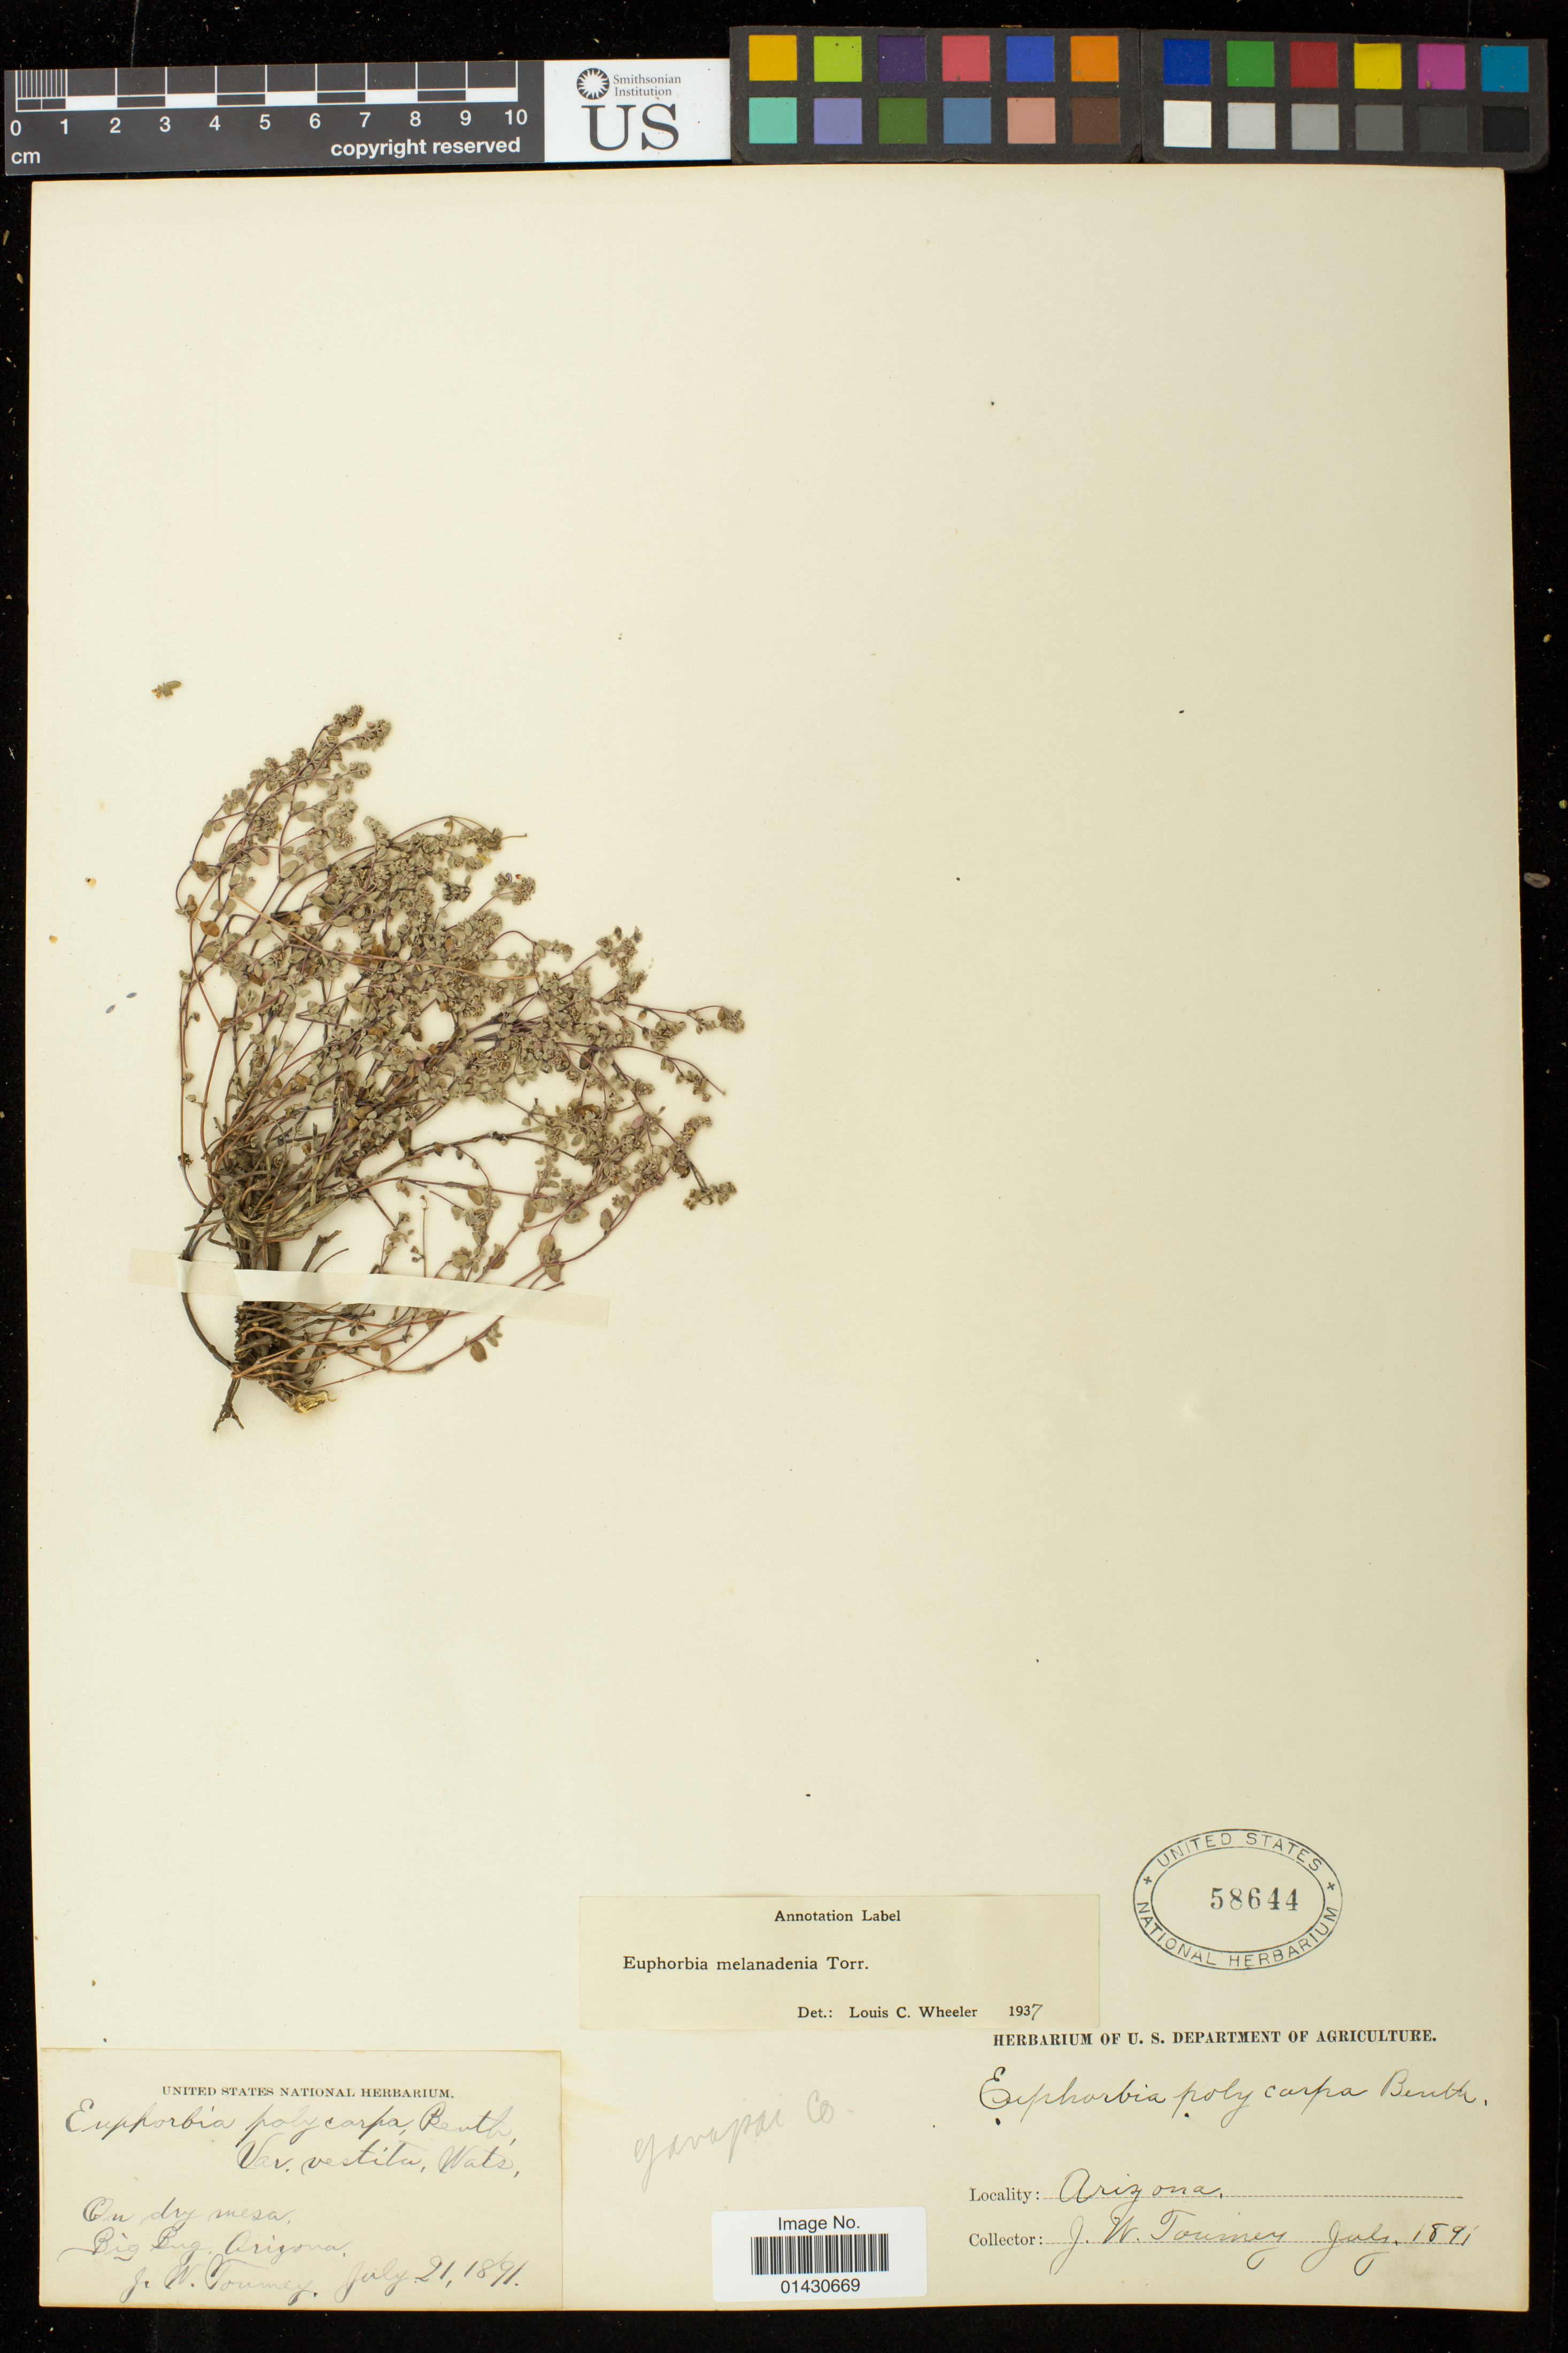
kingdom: Plantae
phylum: Tracheophyta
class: Magnoliopsida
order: Malpighiales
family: Euphorbiaceae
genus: Euphorbia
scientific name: Euphorbia melanadenia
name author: Torr.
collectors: J. Tourney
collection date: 1891-07-21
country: United States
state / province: Arizona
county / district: Yavapai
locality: On dry mesa, Big Bug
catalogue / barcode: US 58644